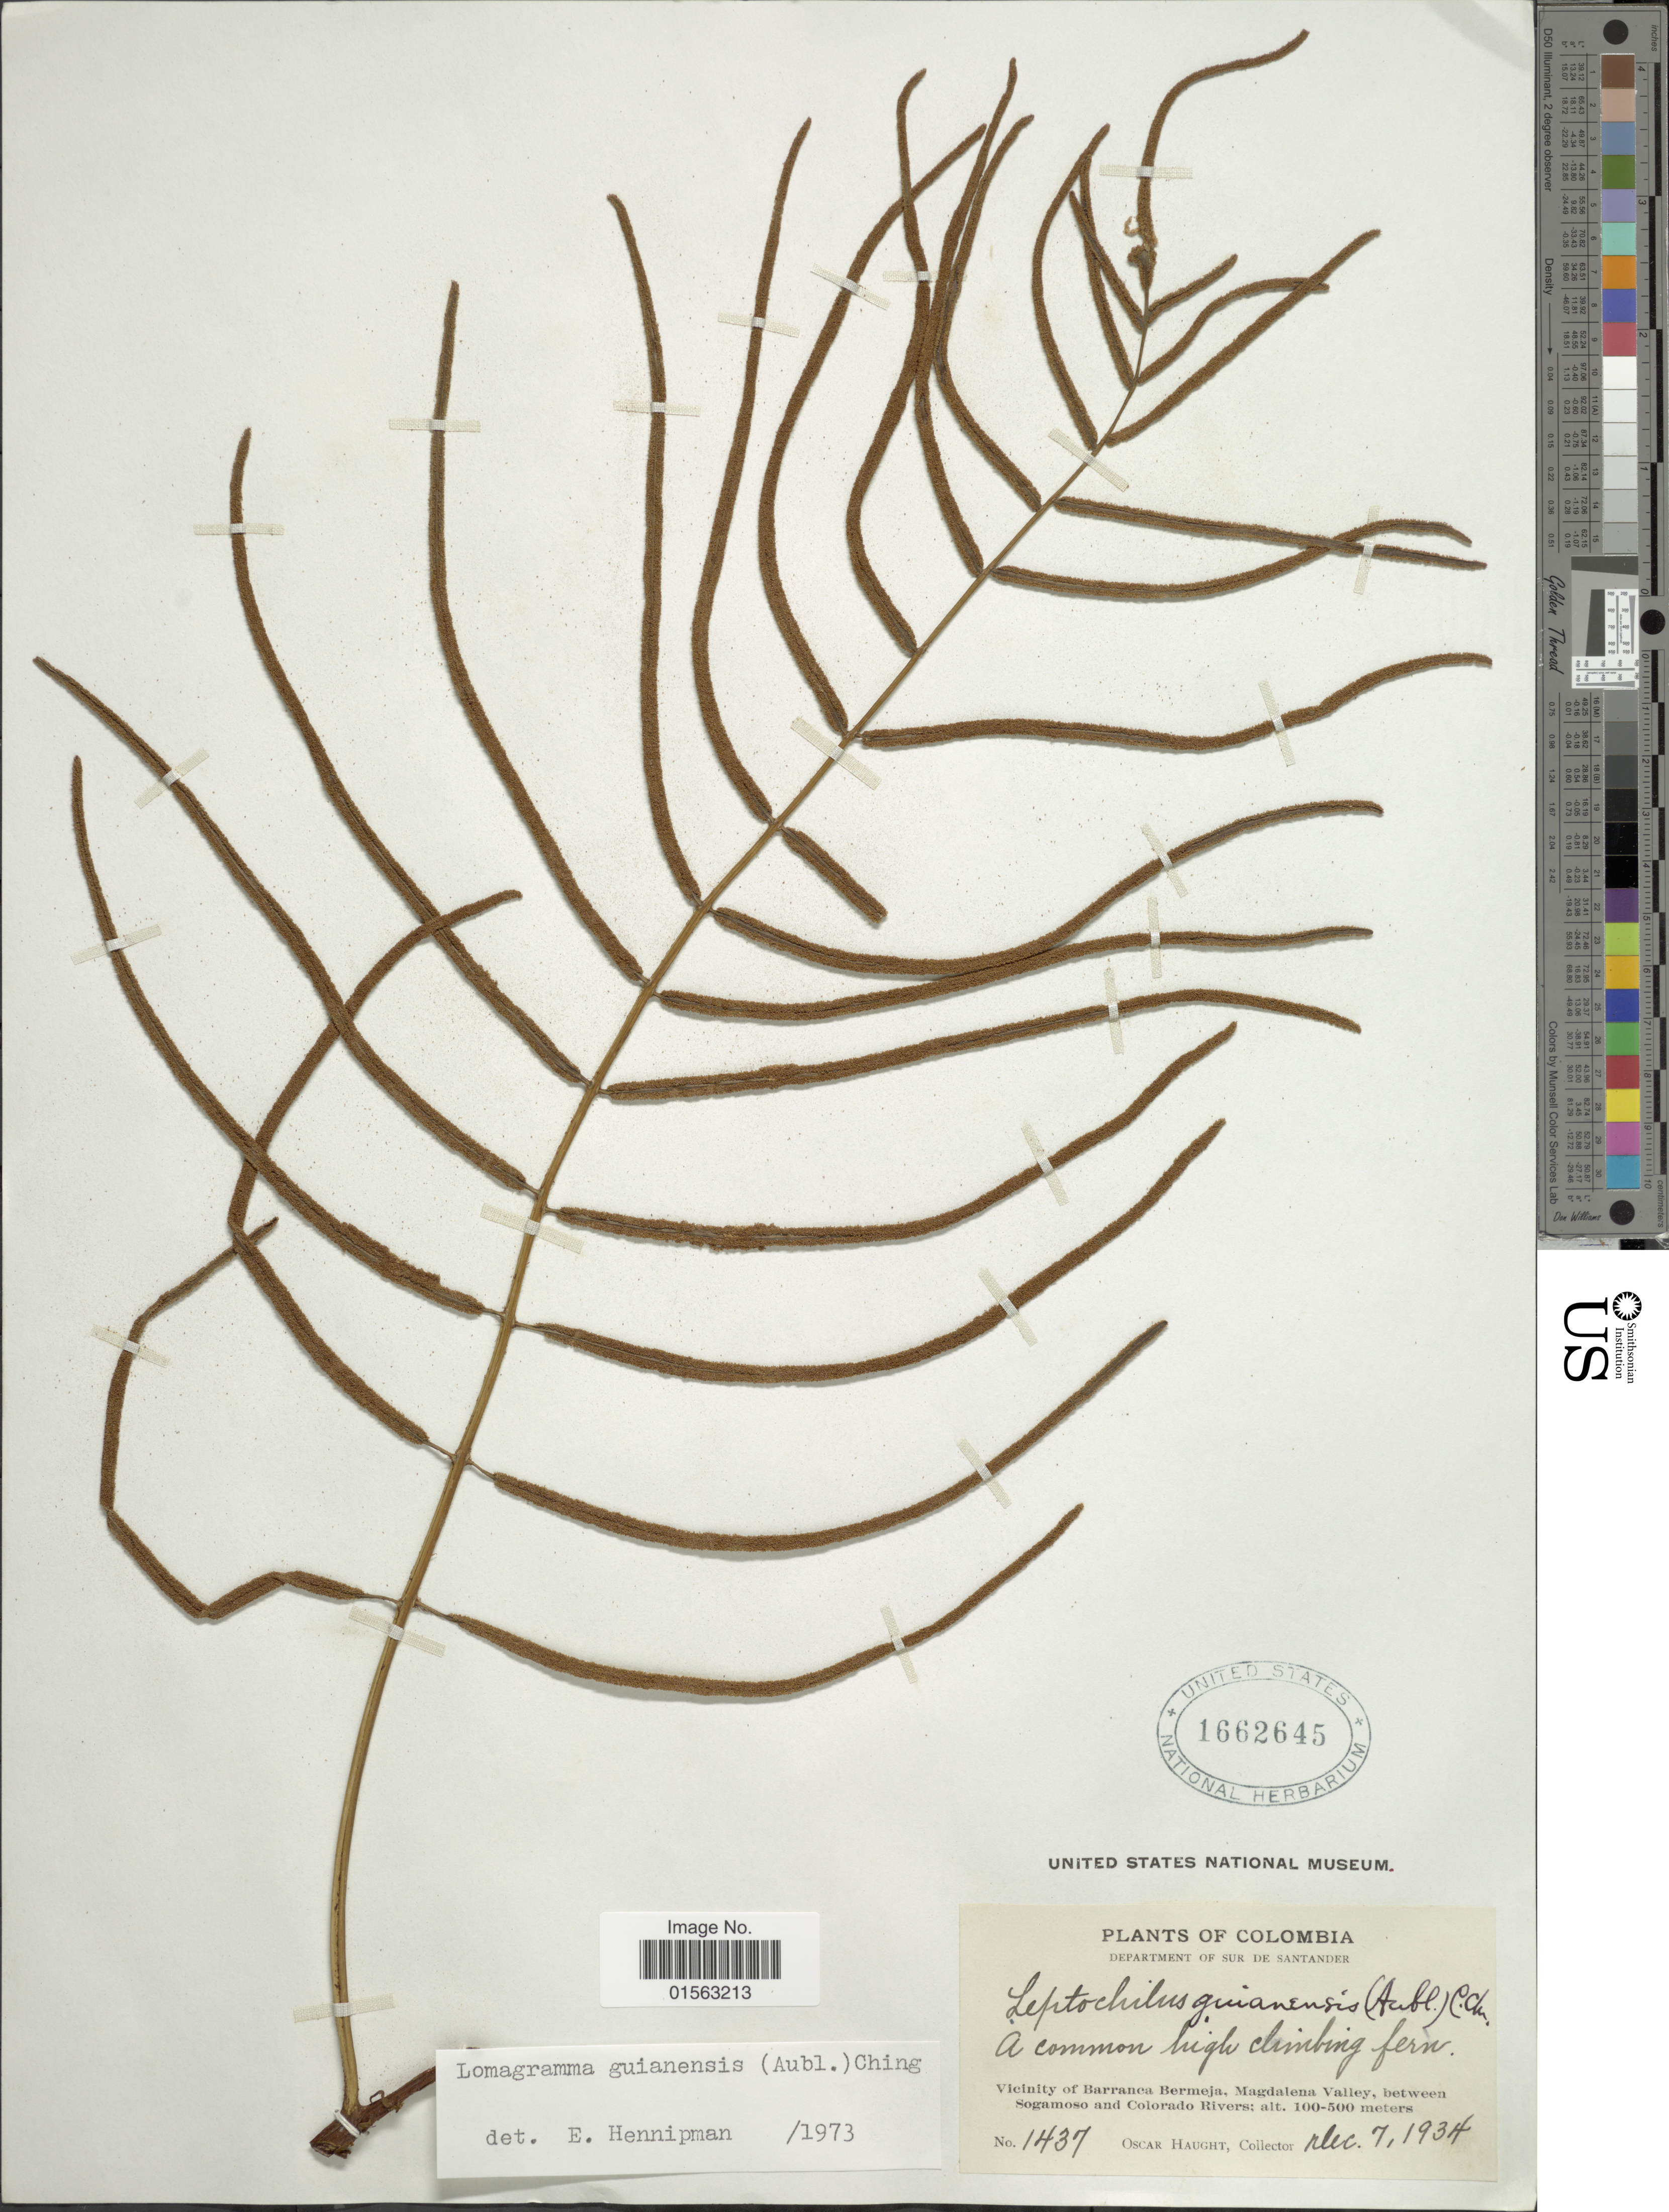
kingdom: Plantae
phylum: Tracheophyta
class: Polypodiopsida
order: Polypodiales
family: Dryopteridaceae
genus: Mickelia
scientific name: Mickelia guianensis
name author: (Aubl.) R.C. Moran et al.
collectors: O. L. Haught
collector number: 1437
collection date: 1934-12-07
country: Colombia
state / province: Santander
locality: Colombia, Department of Sur De Santander, Vicinity of Barranca Barmeja, Magdalena Valley, between Sogamoso and Colorado Rivers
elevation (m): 100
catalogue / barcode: US 1662645